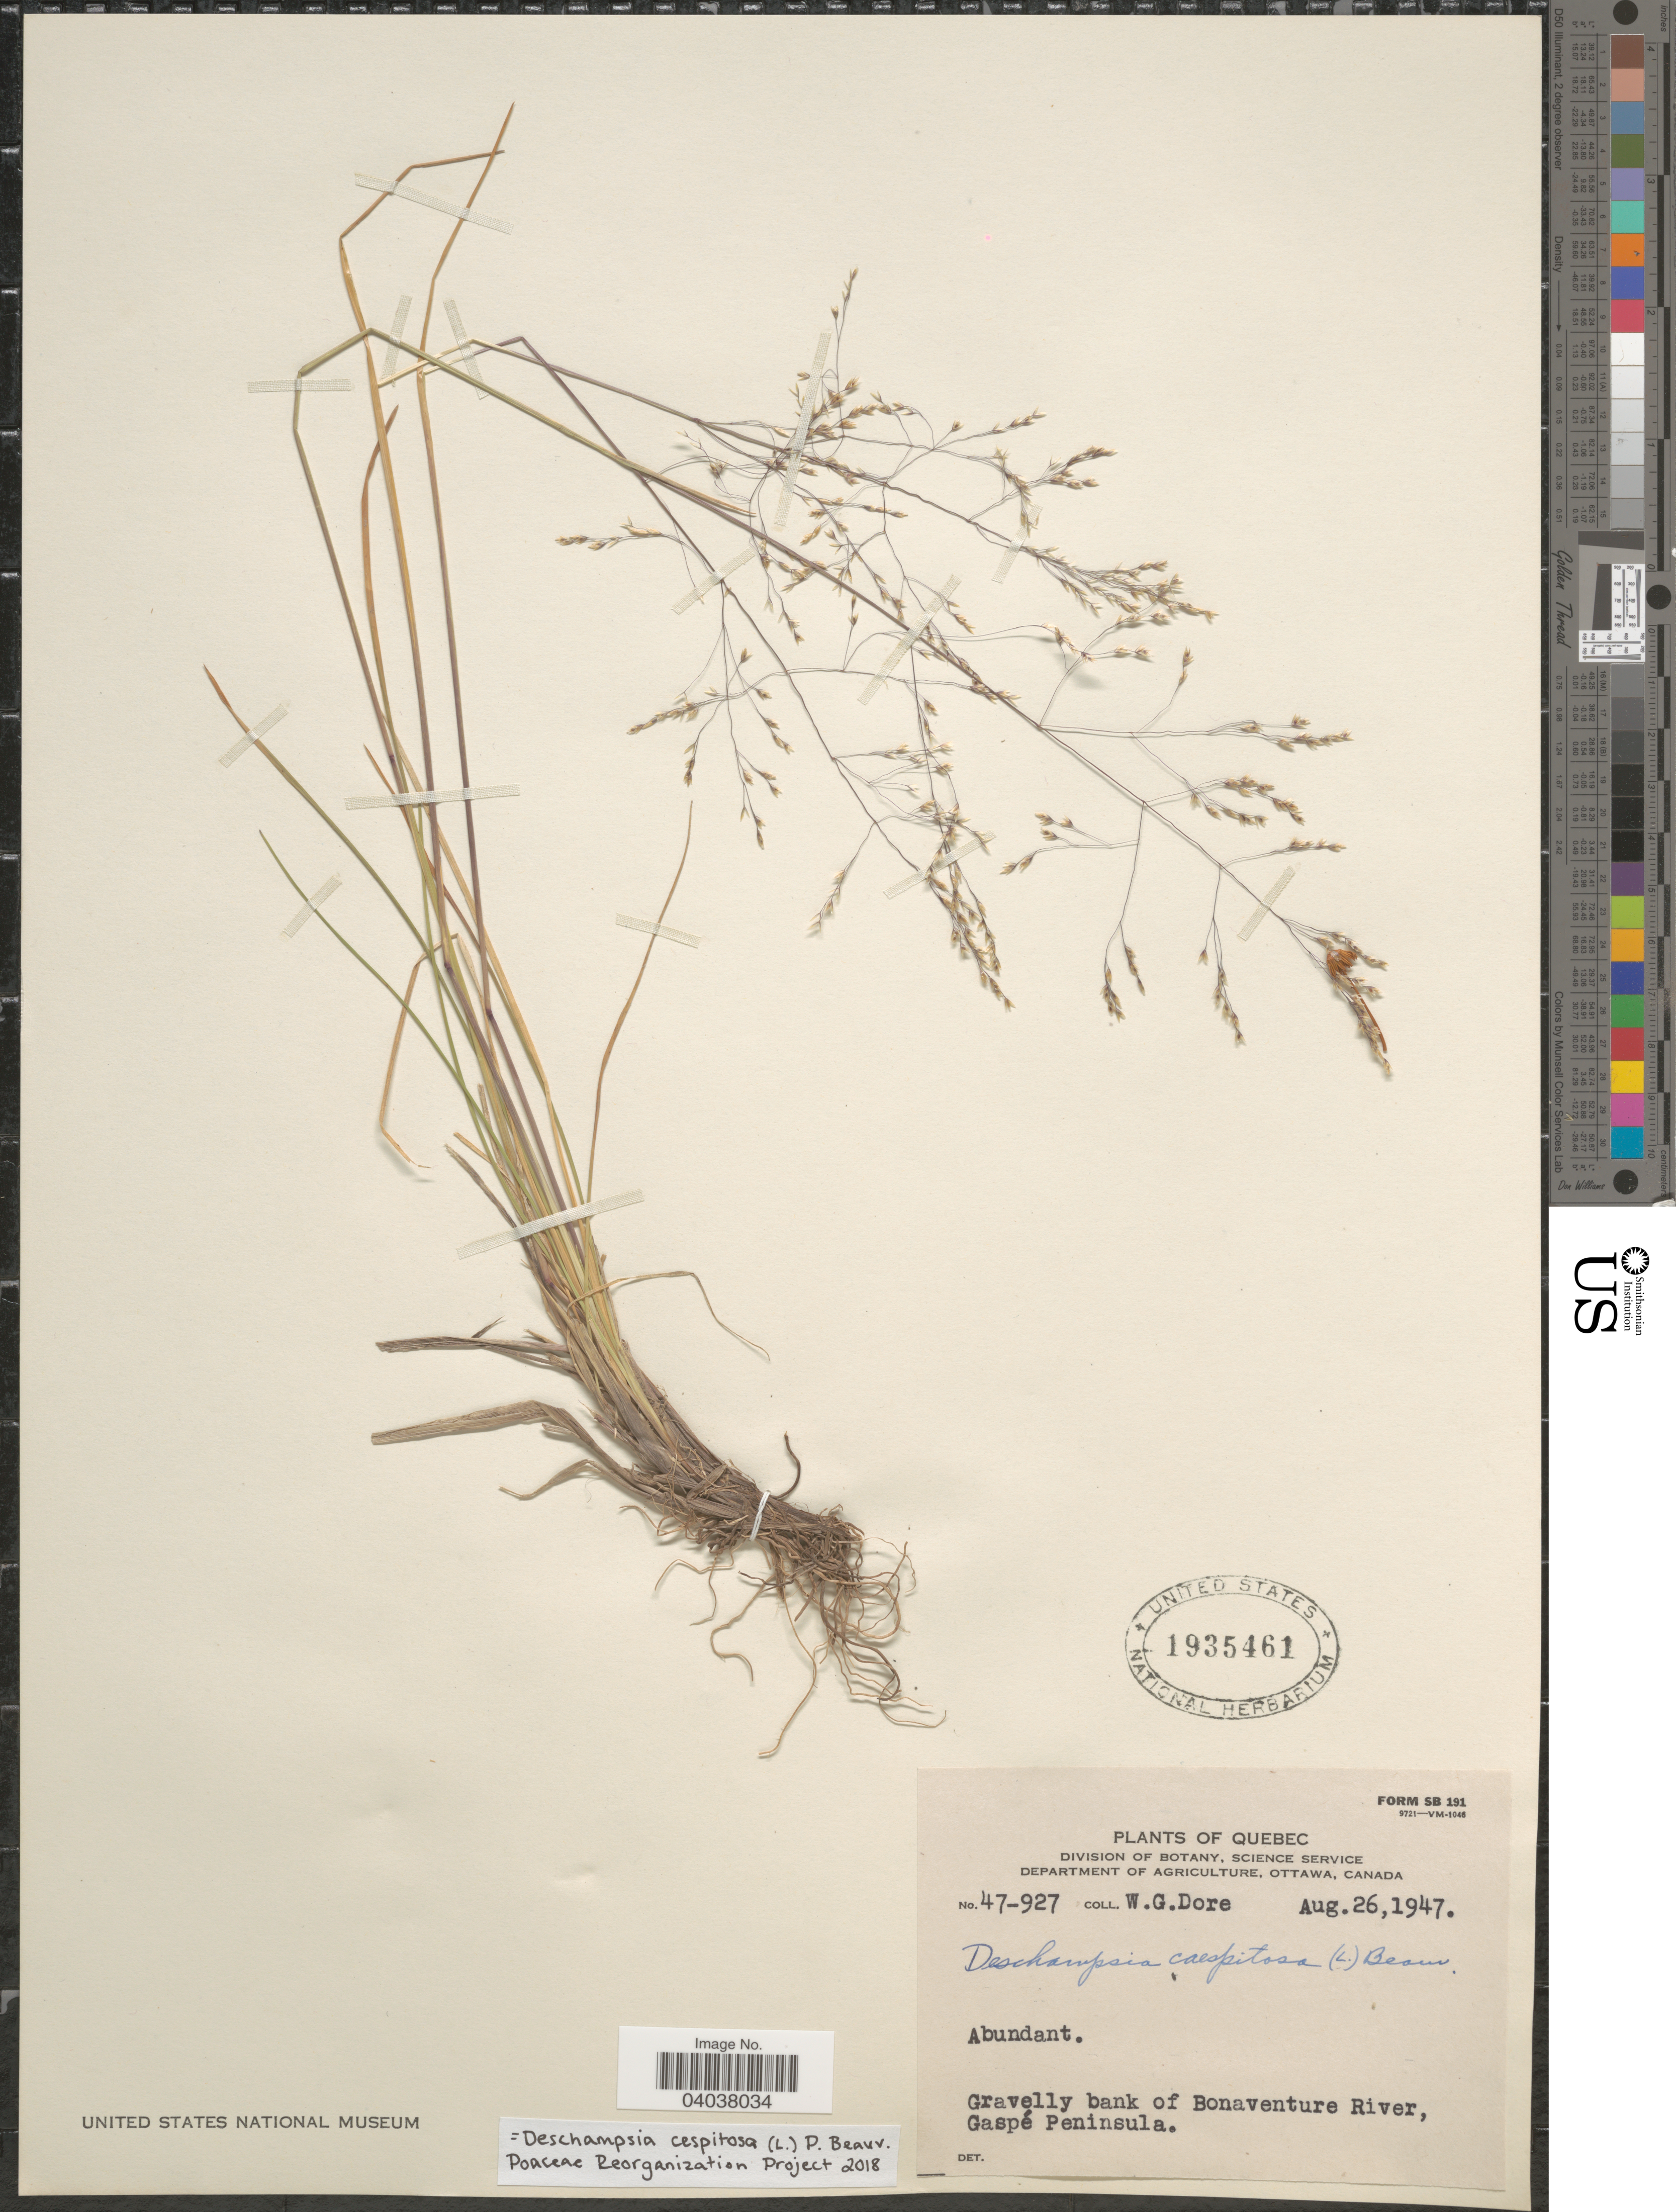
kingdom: Plantae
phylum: Tracheophyta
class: Liliopsida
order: Poales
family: Poaceae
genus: Deschampsia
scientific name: Deschampsia cespitosa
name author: (L.) P. Beauv.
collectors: W. Dore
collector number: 47-927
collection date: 1947-08-26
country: Canada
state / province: Quebec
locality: Bank of Bonaventure River, Gaspé Peninsula.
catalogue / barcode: US 1935461